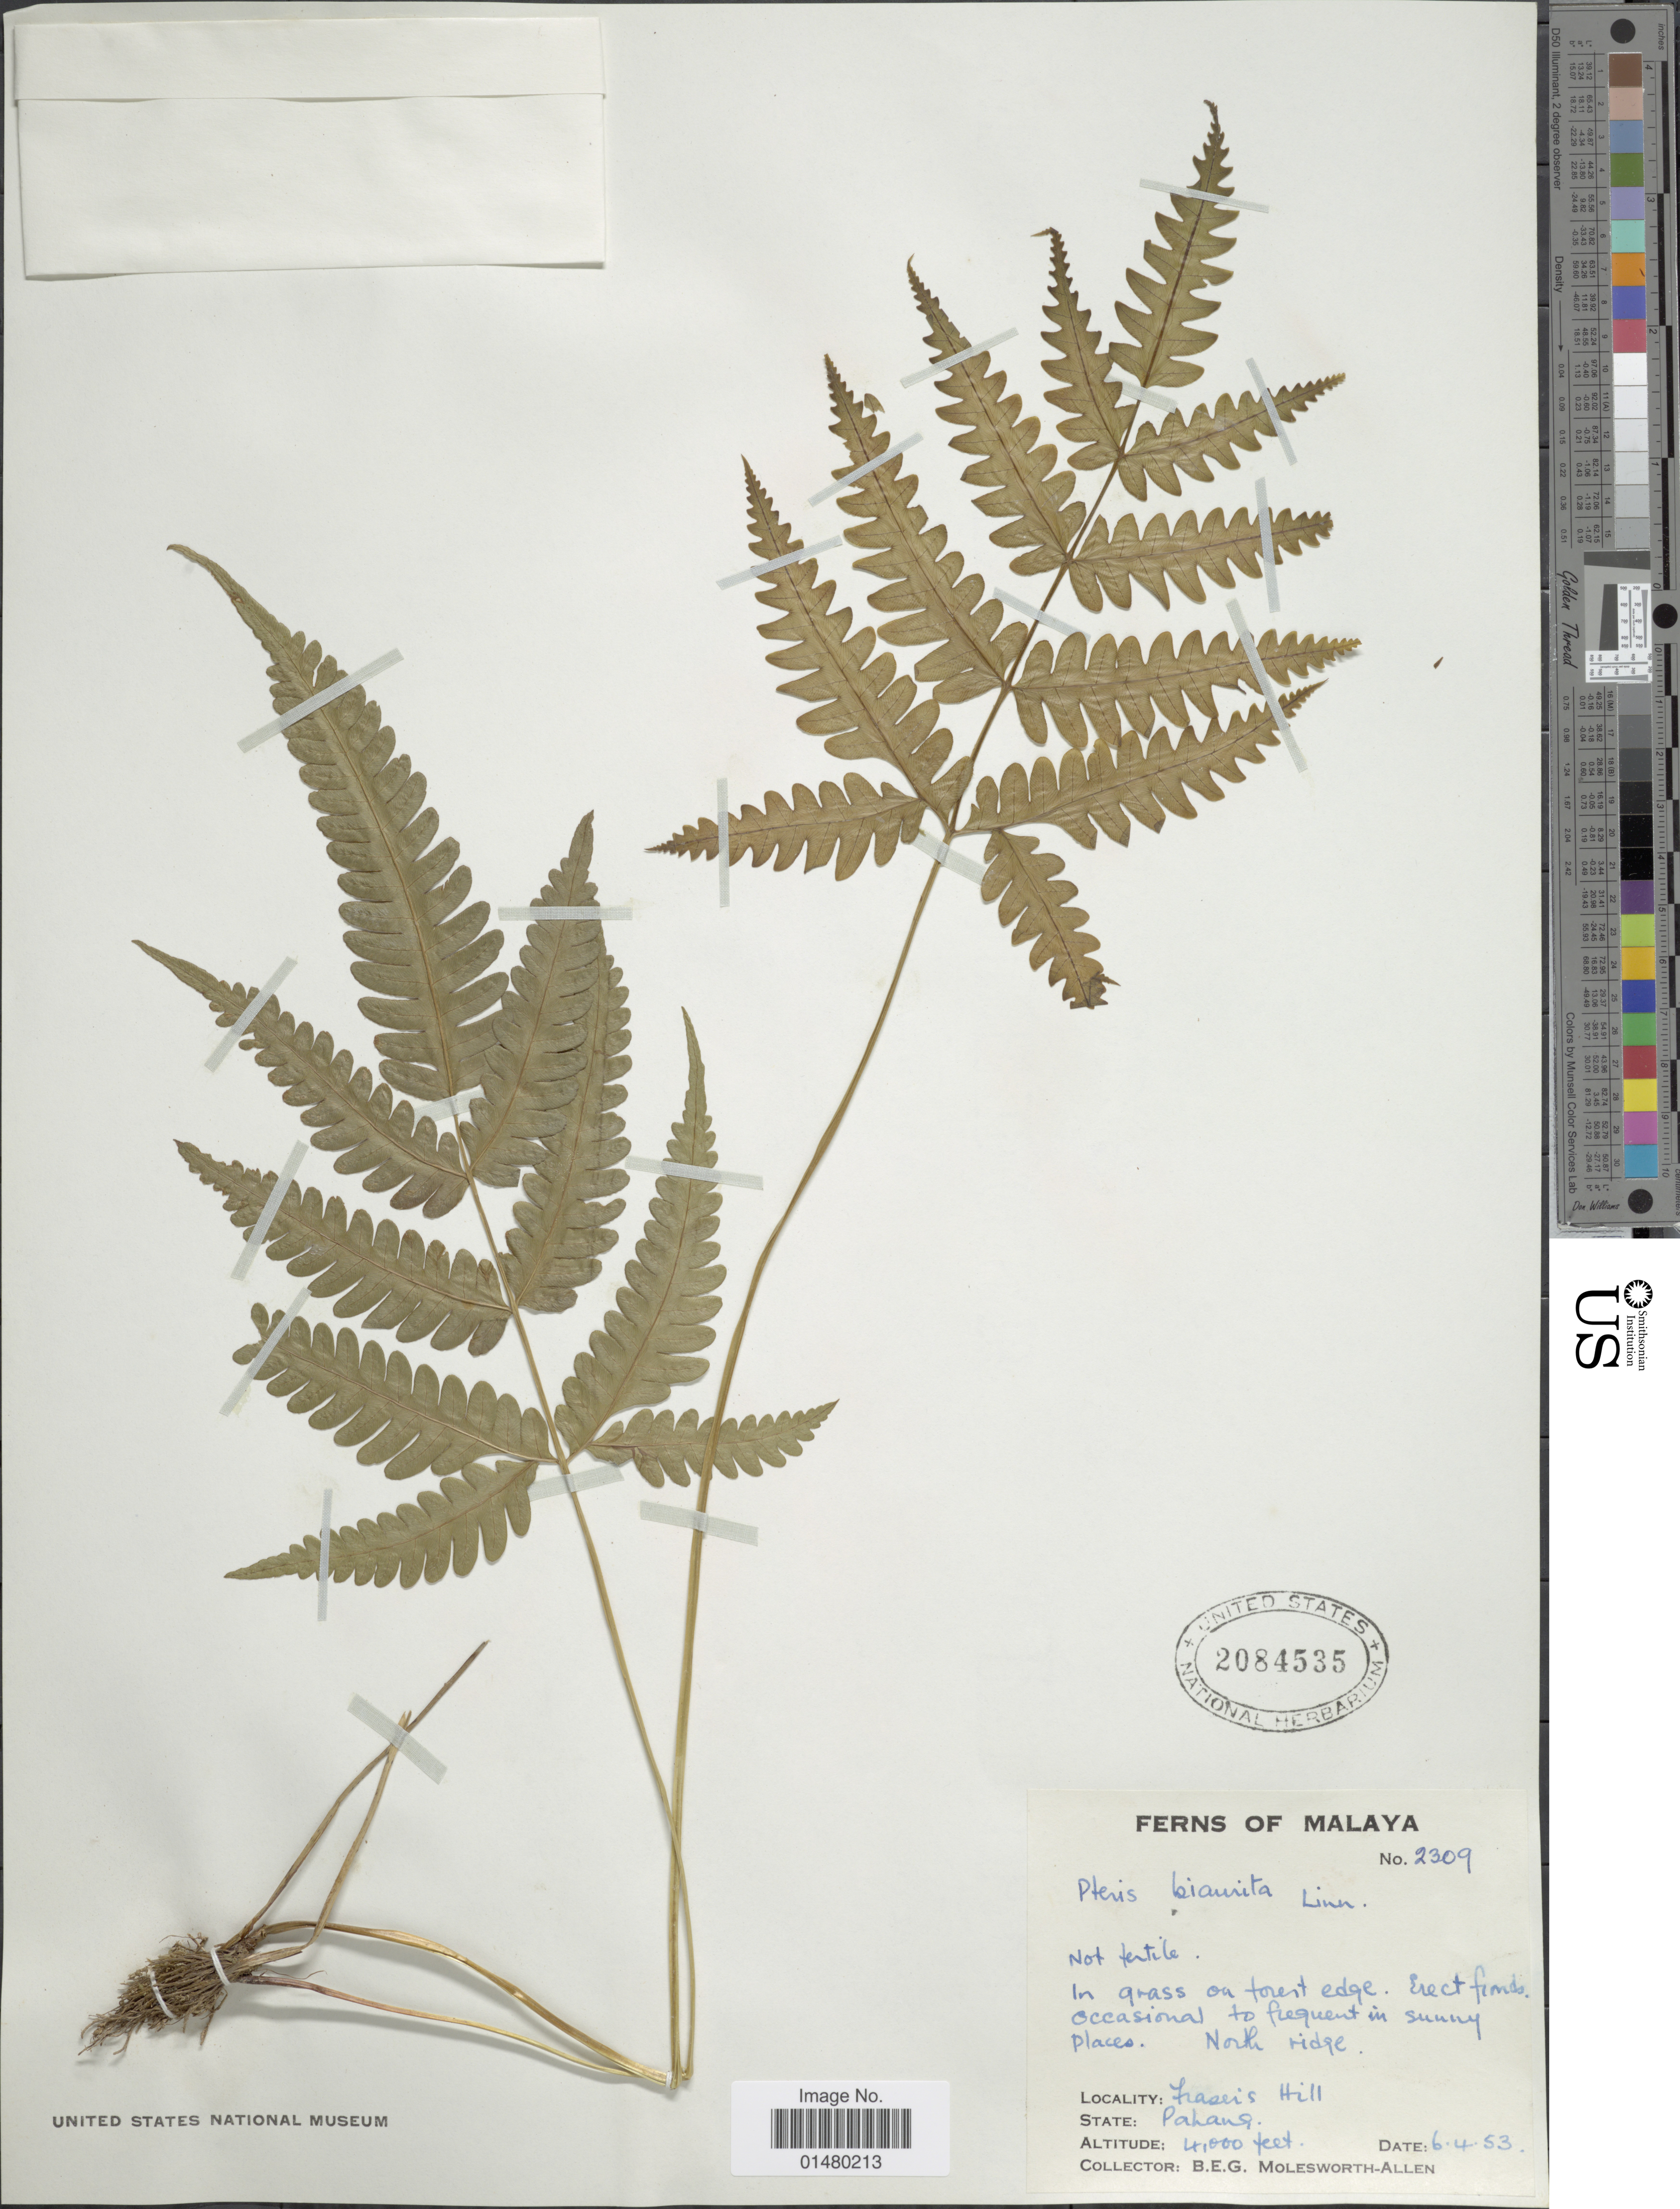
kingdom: Plantae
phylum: Tracheophyta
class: Polypodiopsida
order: Polypodiales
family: Pteridaceae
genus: Pteris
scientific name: Pteris biaurita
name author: L.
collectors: B. E. G. Molesworth-Allen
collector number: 2309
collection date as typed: Transcribed d/m/y: 6/4/53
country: Malaysia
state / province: Pahang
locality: Malaya, North Ridge, Fraser's Hill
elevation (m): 1219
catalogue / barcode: US 2084535